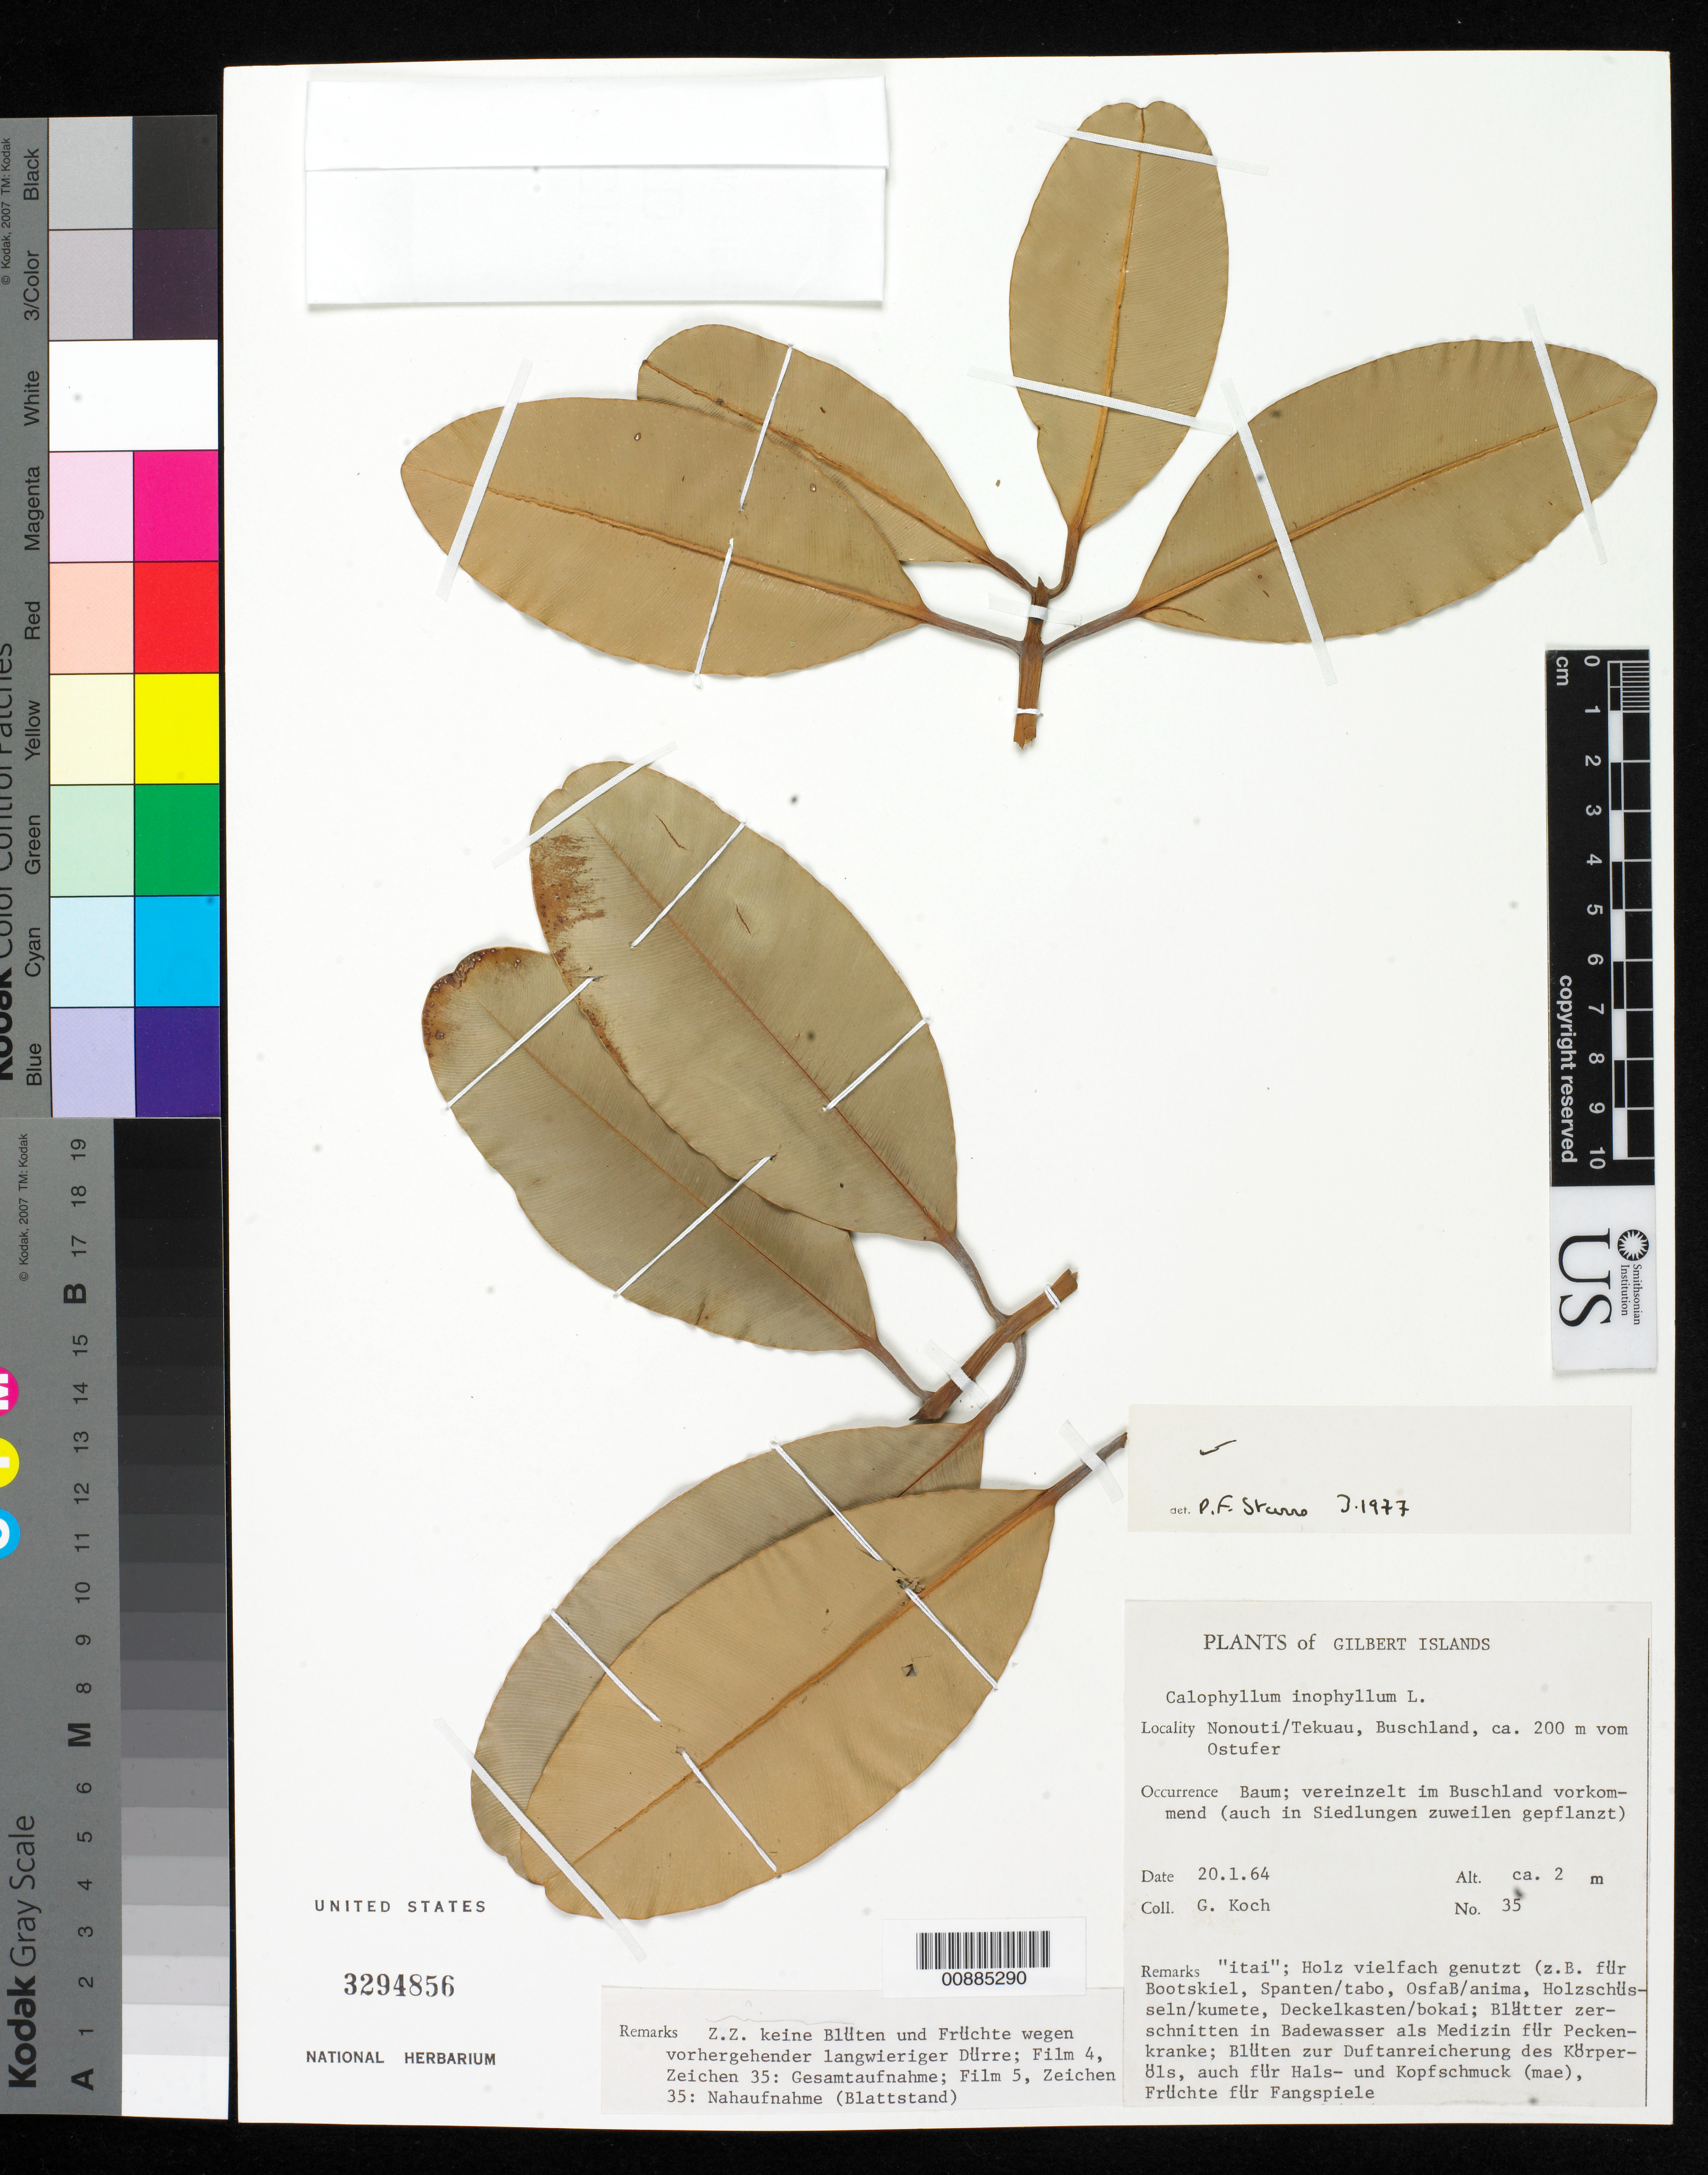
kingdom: Plantae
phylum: Tracheophyta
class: Magnoliopsida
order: Malpighiales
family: Calophyllaceae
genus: Calophyllum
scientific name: Calophyllum inophyllum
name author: L.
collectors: G. Koch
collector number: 35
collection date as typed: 20 Jan 1964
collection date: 1964-01-20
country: Kiribati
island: Nonouti Atoll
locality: Nonouti/Tekuau, Buschland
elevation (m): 2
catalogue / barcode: US 3294856